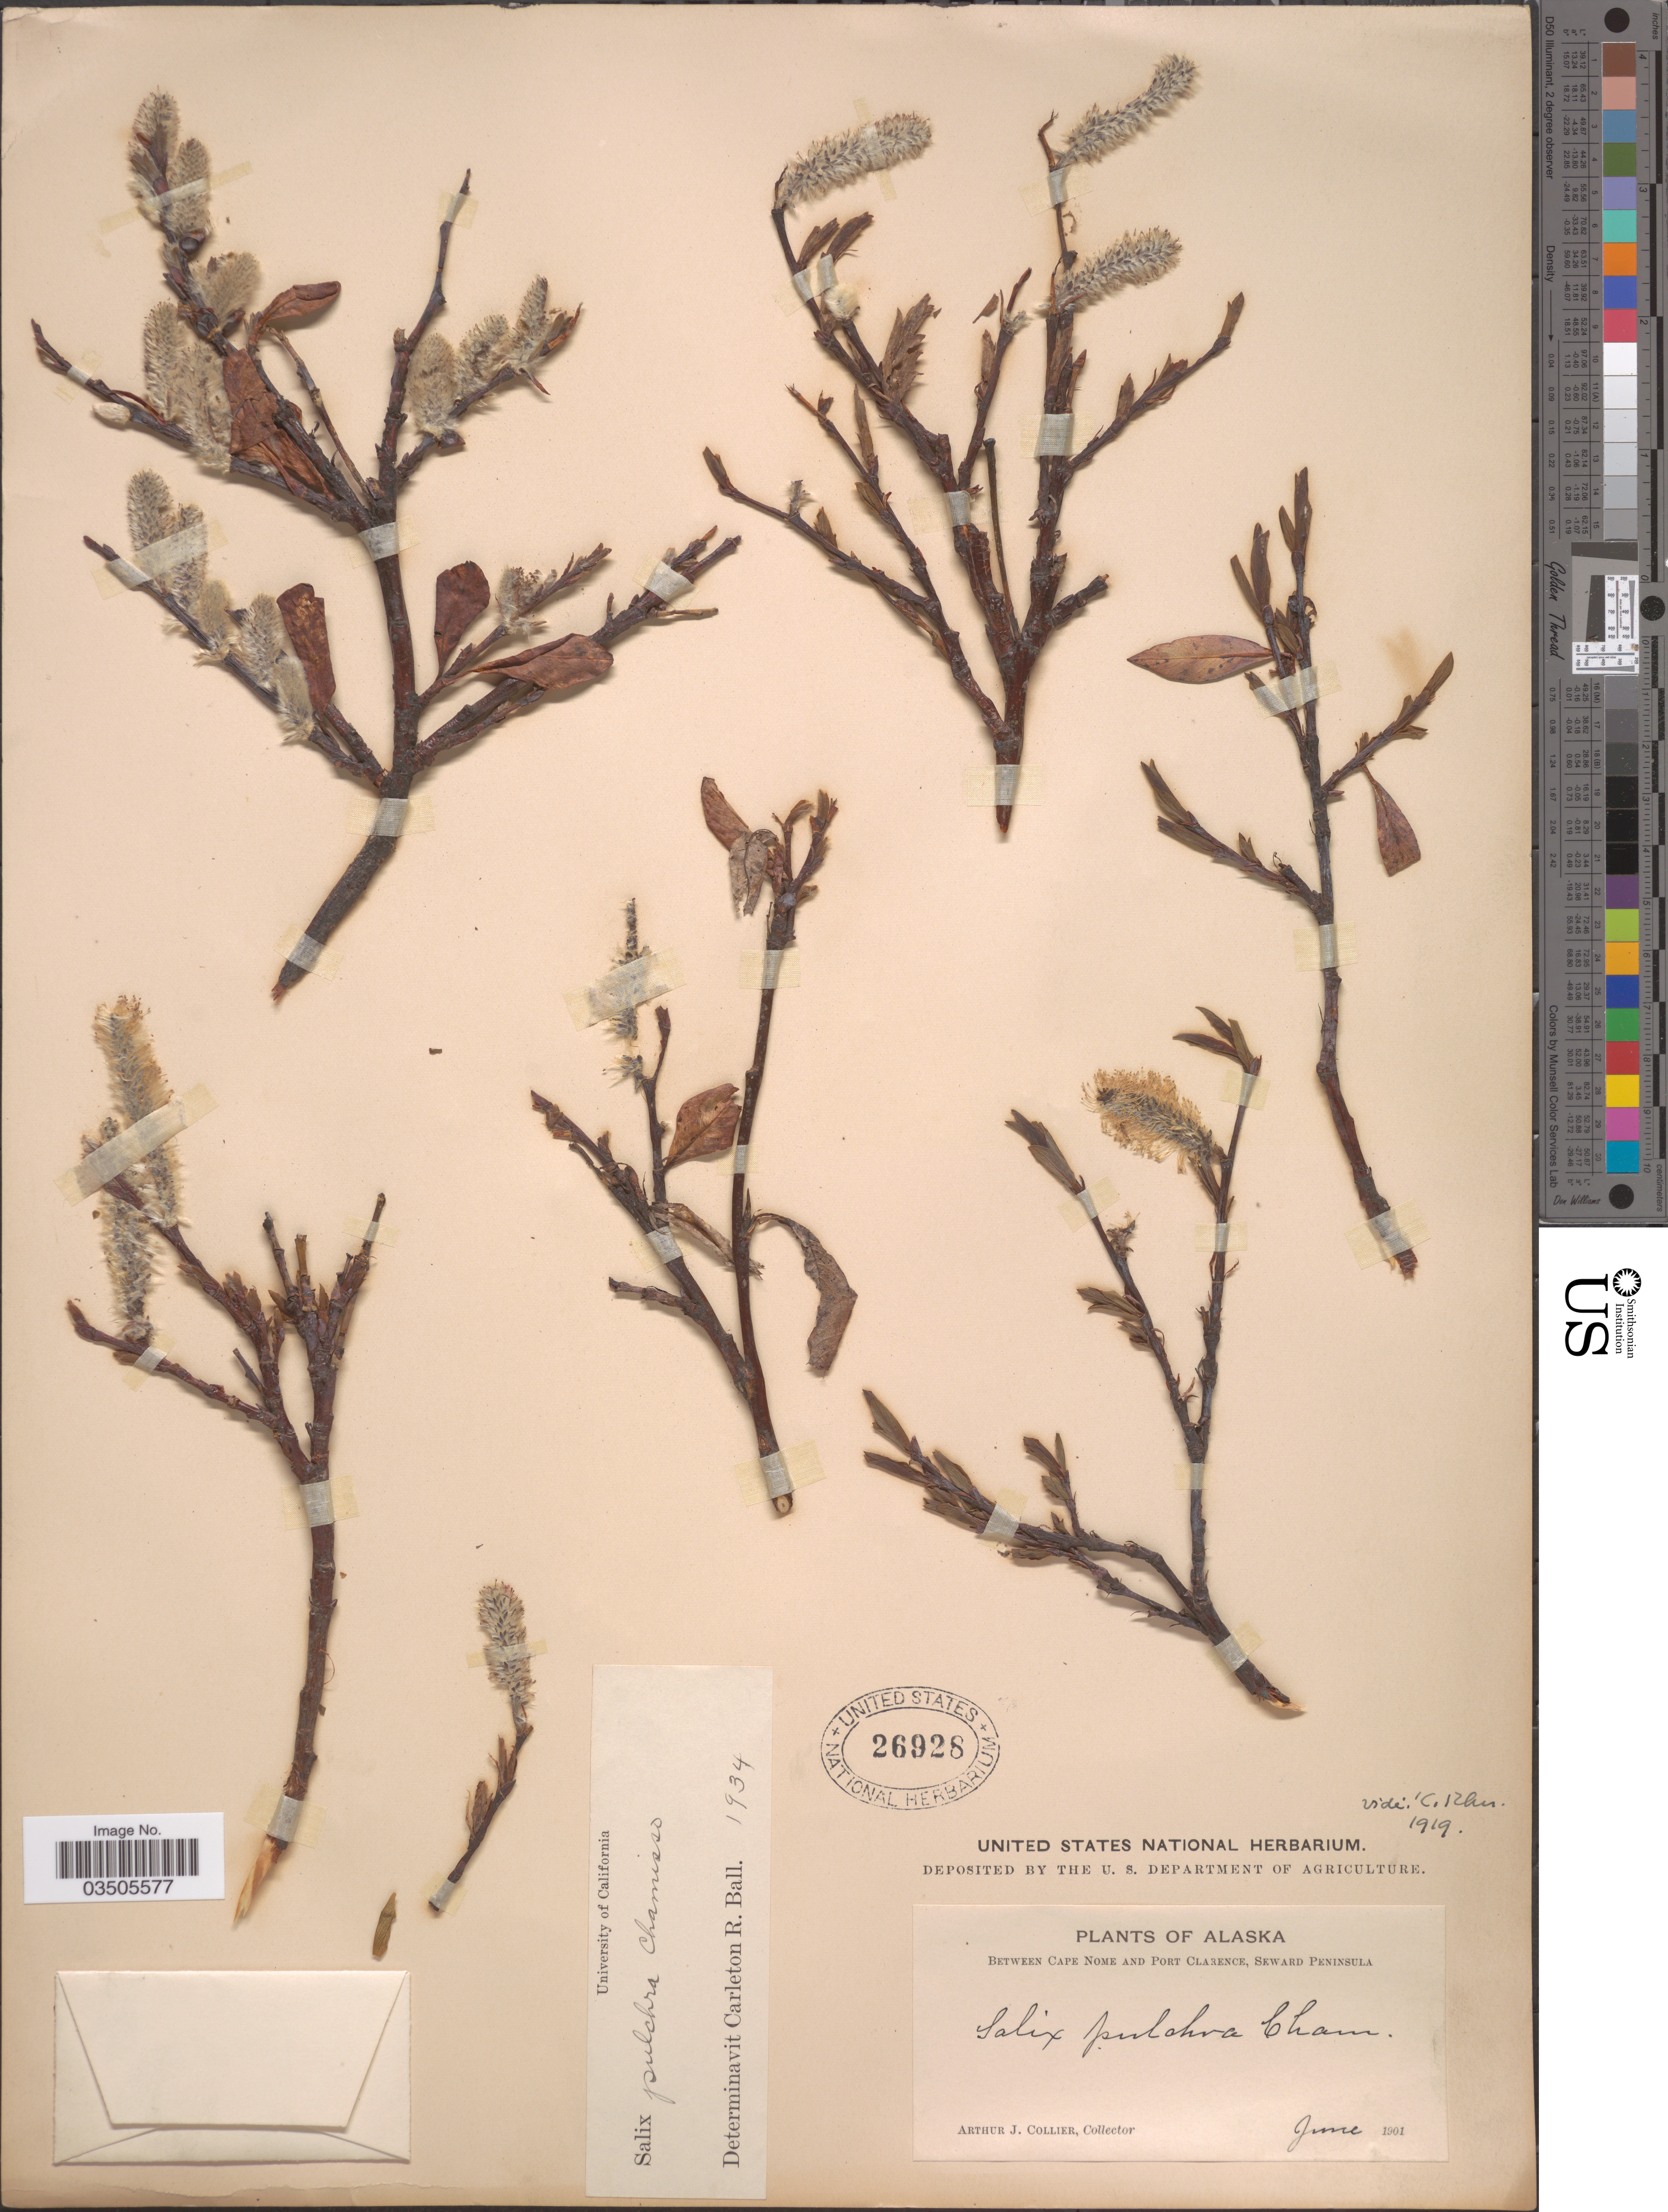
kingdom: Plantae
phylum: Tracheophyta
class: Magnoliopsida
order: Malpighiales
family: Salicaceae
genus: Salix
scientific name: Salix pulchra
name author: Cham.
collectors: A. Collier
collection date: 1901-06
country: United States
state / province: Alaska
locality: Between Cape Nome and Port Clarence, Seward Peninsula.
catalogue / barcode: US 26928